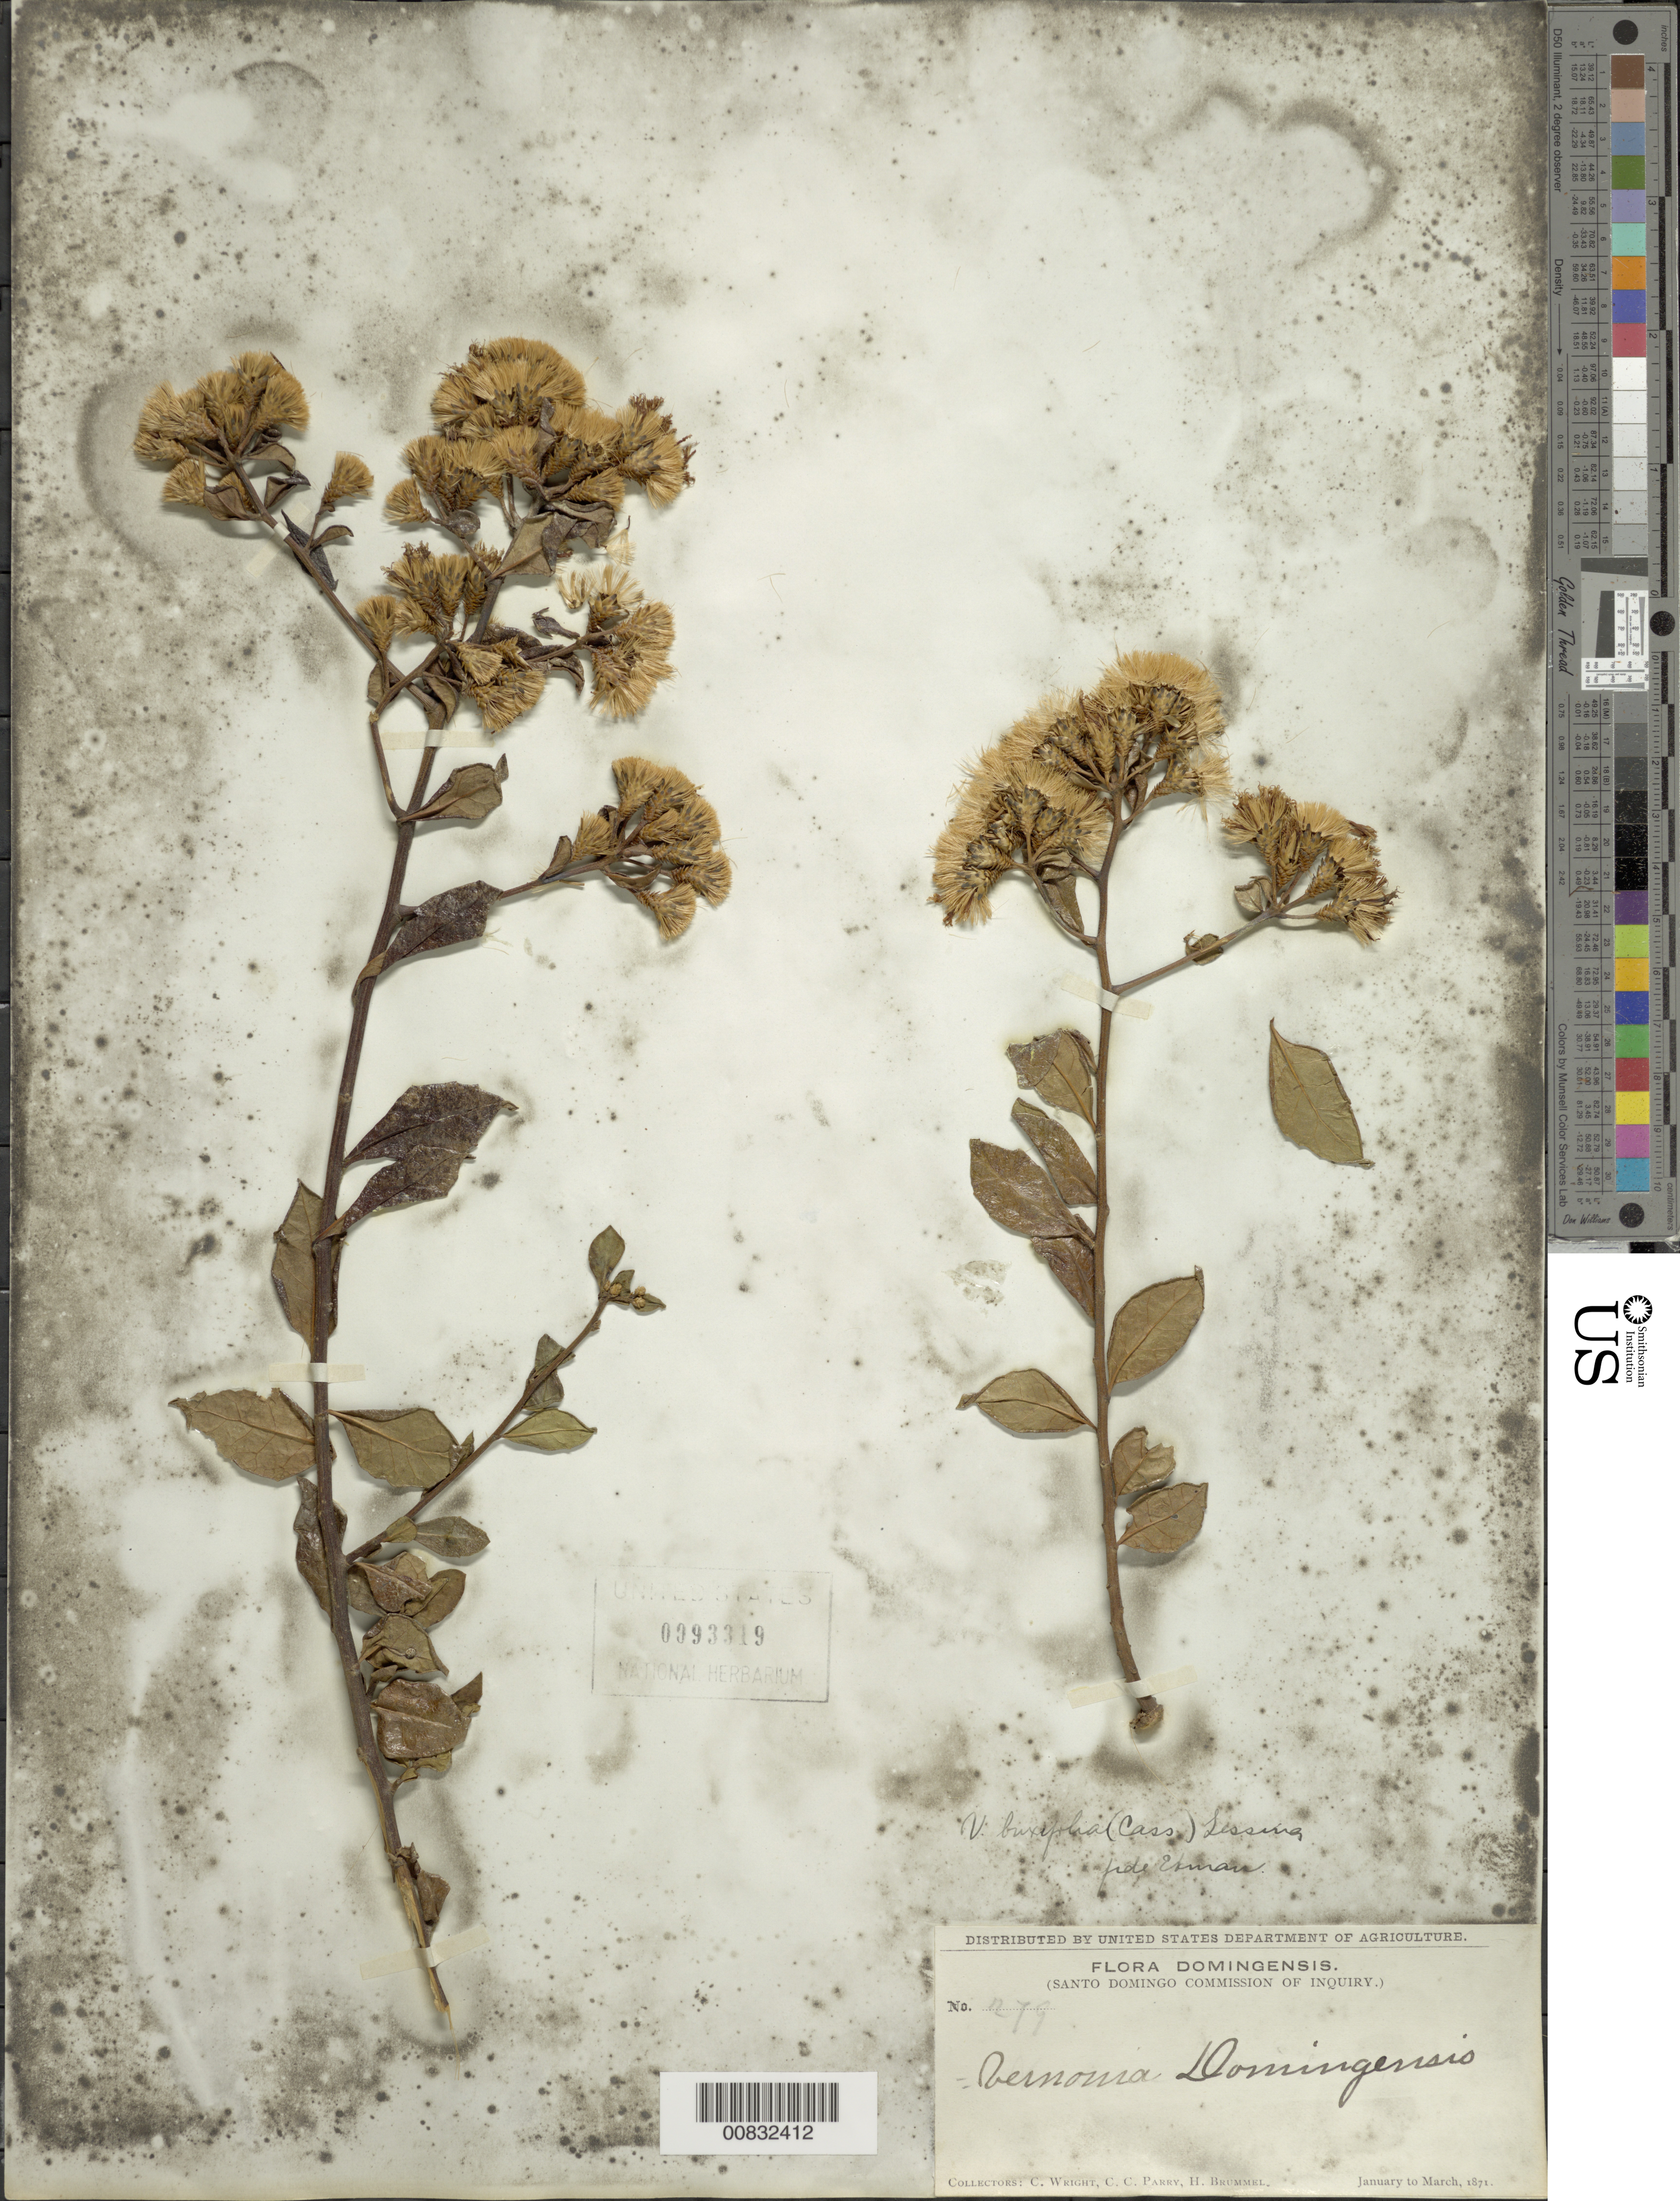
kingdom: Plantae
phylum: Tracheophyta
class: Magnoliopsida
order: Asterales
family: Asteraceae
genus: Vernonanthura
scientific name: Vernonanthura buxifolia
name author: (Less.) H. Rob.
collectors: C. Wright, C. C. Parry & H. Brummel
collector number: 279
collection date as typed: Jan 1871 to -- Mar 1871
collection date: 1871-01/1871-03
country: Dominican Republic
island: Hispaniola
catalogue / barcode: US 93319